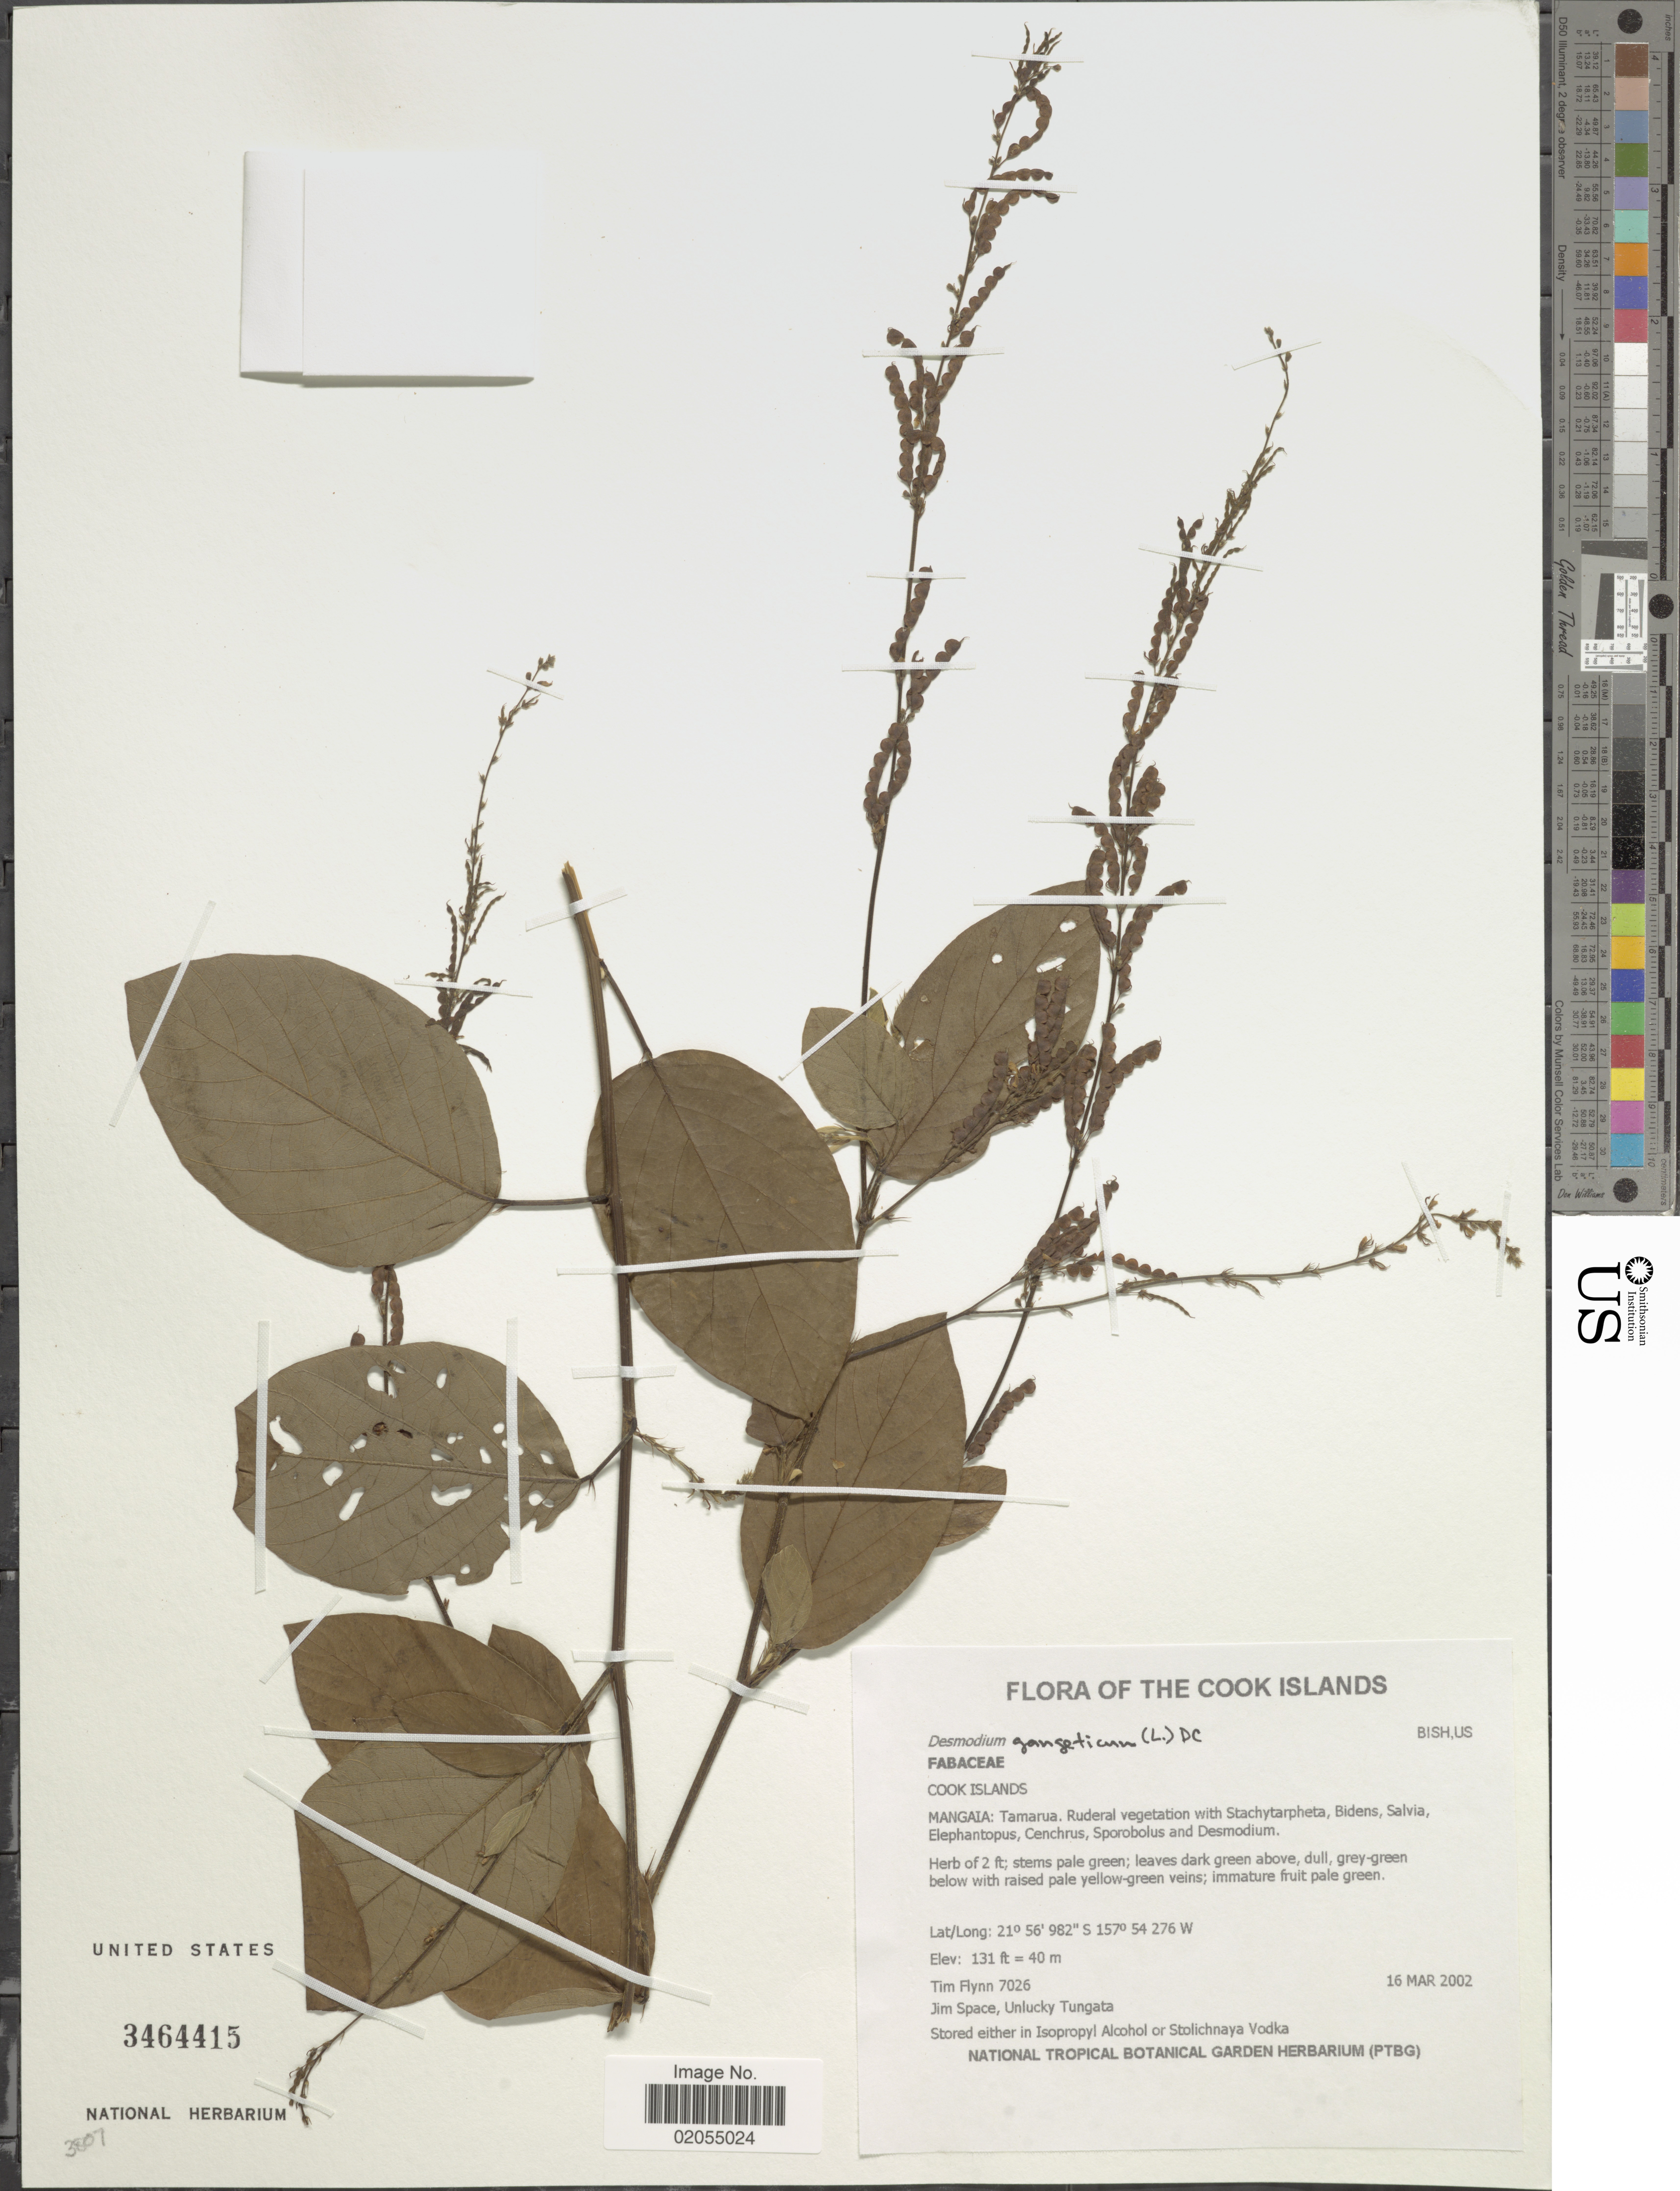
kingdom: Plantae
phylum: Tracheophyta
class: Magnoliopsida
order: Fabales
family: Fabaceae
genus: Pleurolobus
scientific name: Pleurolobus gangeticus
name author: (L.) J. St.-Hil. ex H. Ohashi & K. Ohashi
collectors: T. Flynn, J. Space & U. Tungata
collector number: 7026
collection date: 2002-03-16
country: Cook Islands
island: Mangaia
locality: Tamarua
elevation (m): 40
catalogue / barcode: US 3464415